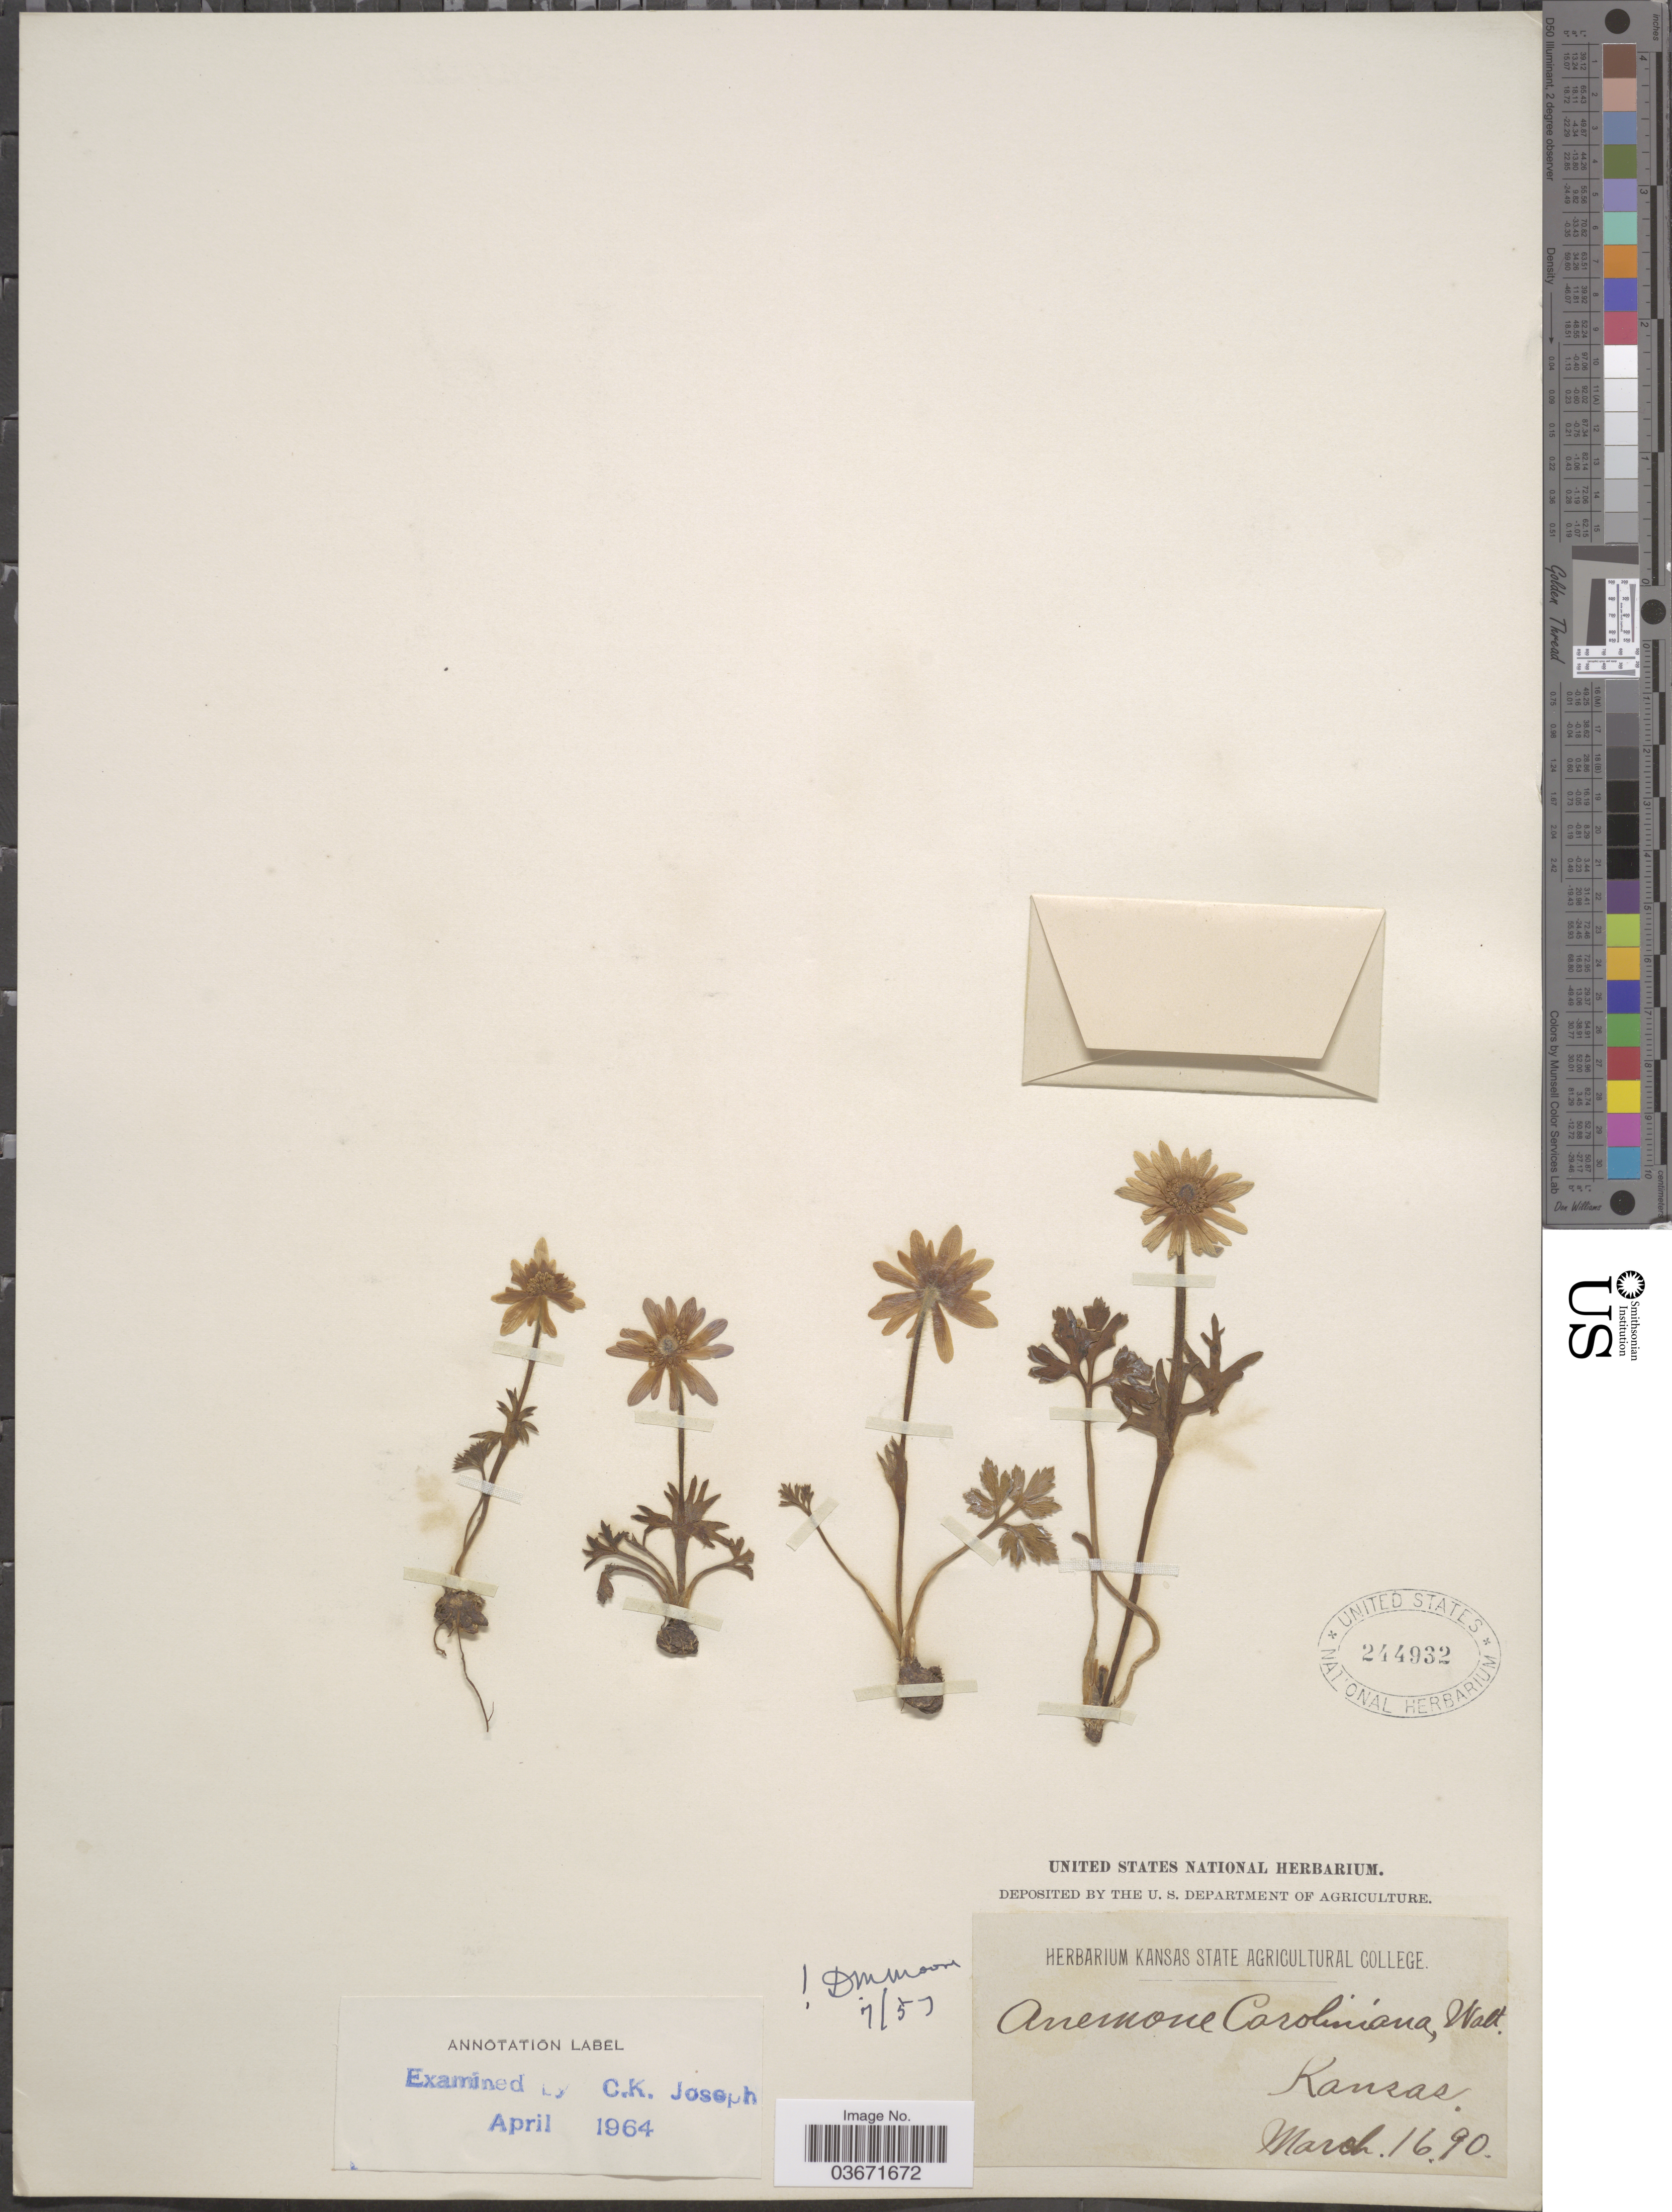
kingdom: Plantae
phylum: Tracheophyta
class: Magnoliopsida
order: Ranunculales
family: Ranunculaceae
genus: Anemone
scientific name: Anemone caroliniana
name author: Walter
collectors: ex herb. Kansas State Agricultural College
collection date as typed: Transcribed d/m/y: 16/3/90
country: United States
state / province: Kansas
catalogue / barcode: US 244932